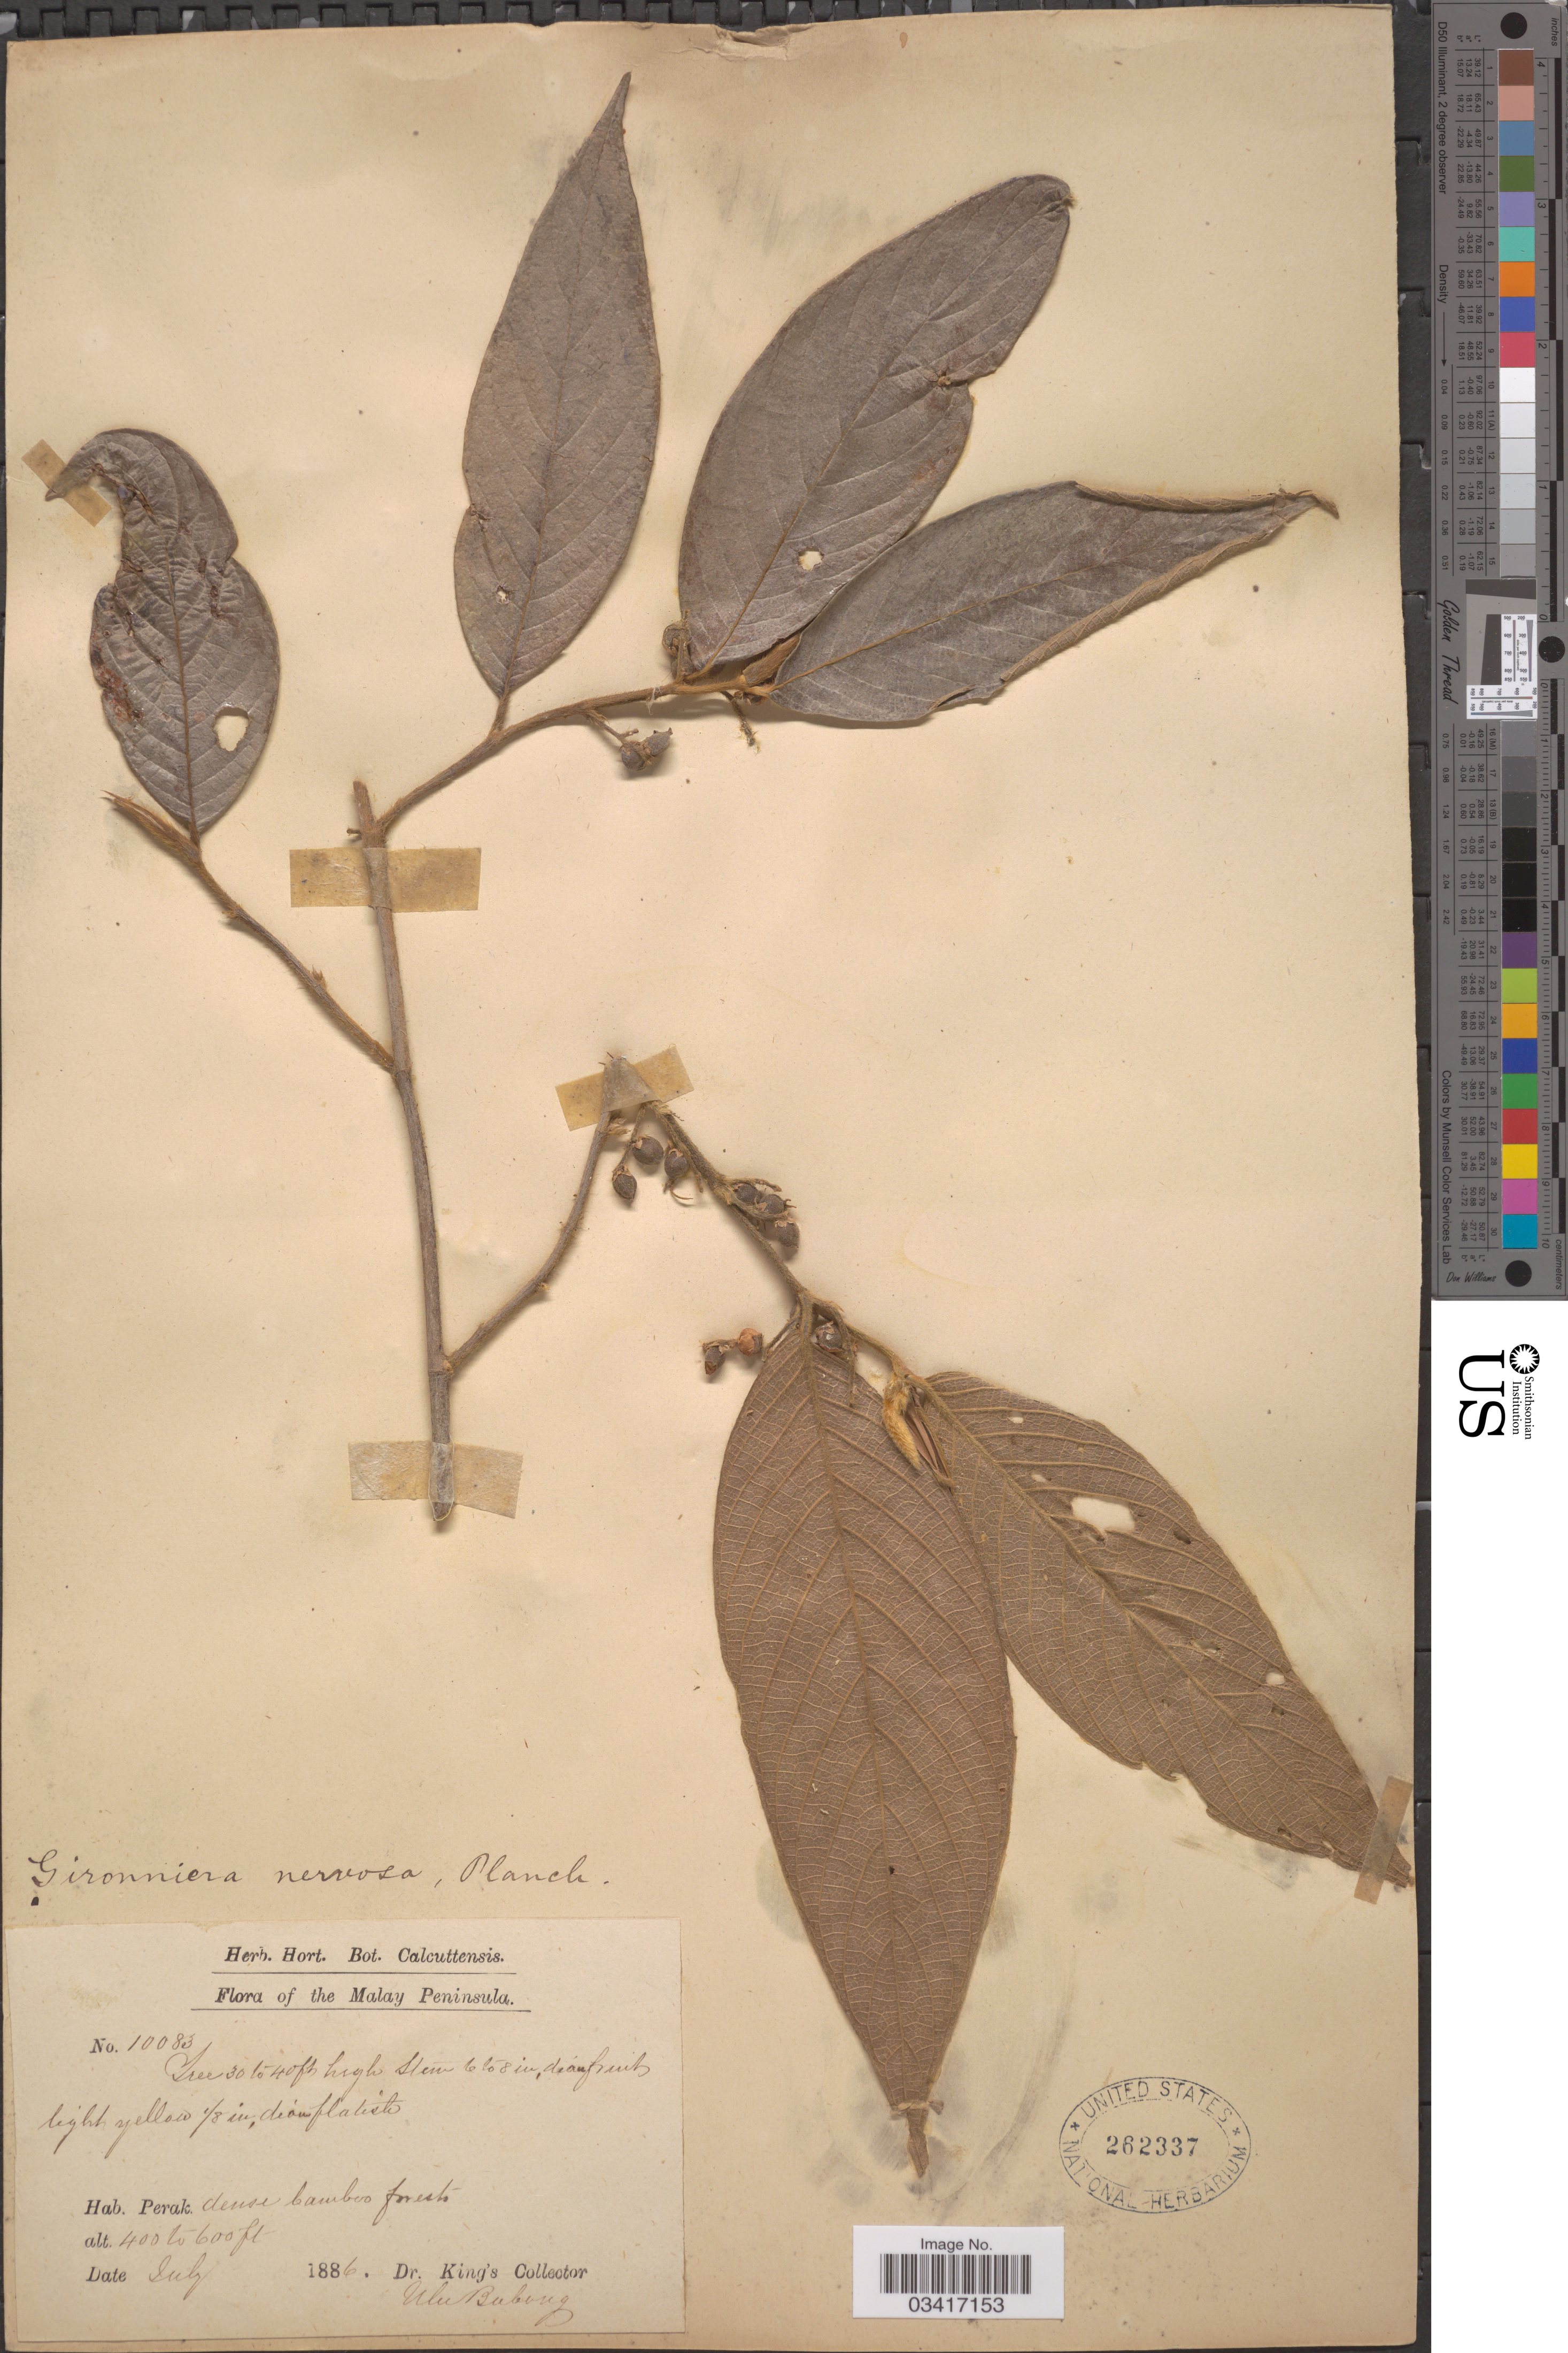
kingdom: Plantae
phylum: Tracheophyta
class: Magnoliopsida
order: Rosales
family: Cannabaceae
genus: Gironniera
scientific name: Gironniera nervosa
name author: Planch.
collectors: Dr. King's collector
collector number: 10083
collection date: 1886-07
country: Malaysia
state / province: Perak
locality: The Malay Peninsula.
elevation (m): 122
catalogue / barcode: US 262337